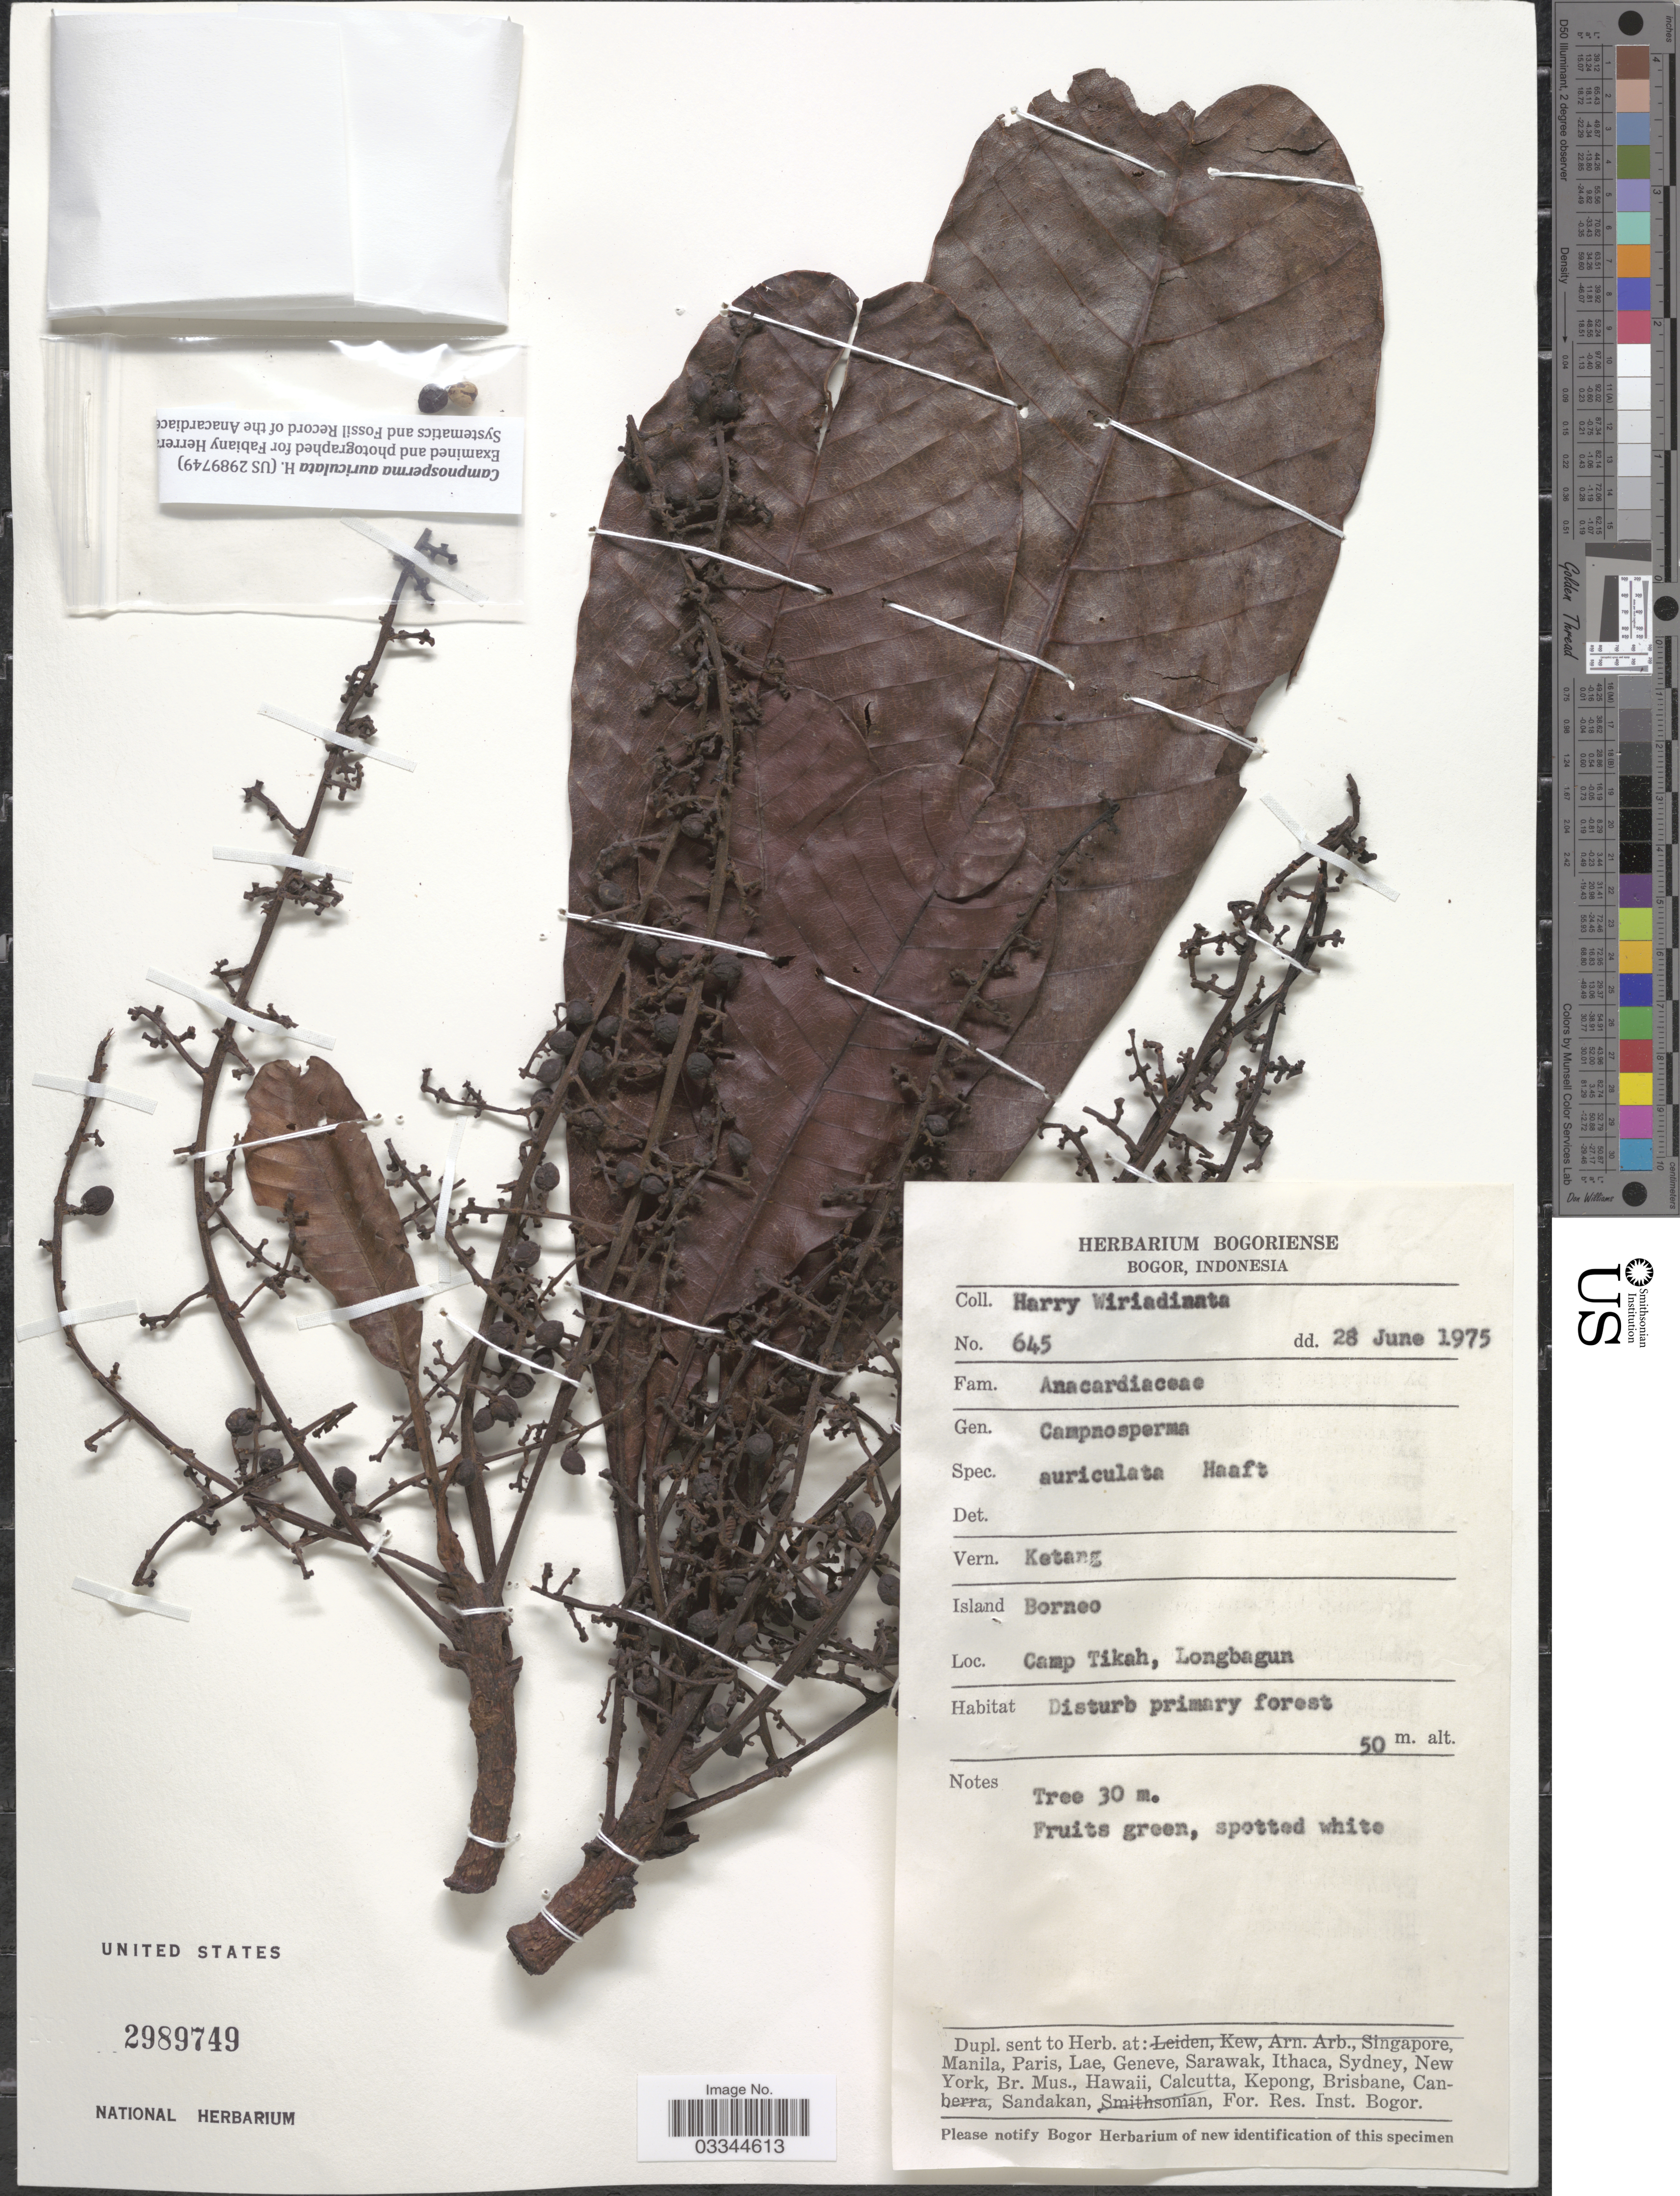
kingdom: Plantae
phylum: Tracheophyta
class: Magnoliopsida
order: Sapindales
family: Anacardiaceae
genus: Campnosperma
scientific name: Campnosperma auriculatum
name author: (Blume) Hook. f.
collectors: H. Wiriadinata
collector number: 645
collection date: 1975-06-28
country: Indonesia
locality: Island Borneo. Camp Tikah, Longbagun.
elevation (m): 50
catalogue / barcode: US 2989749